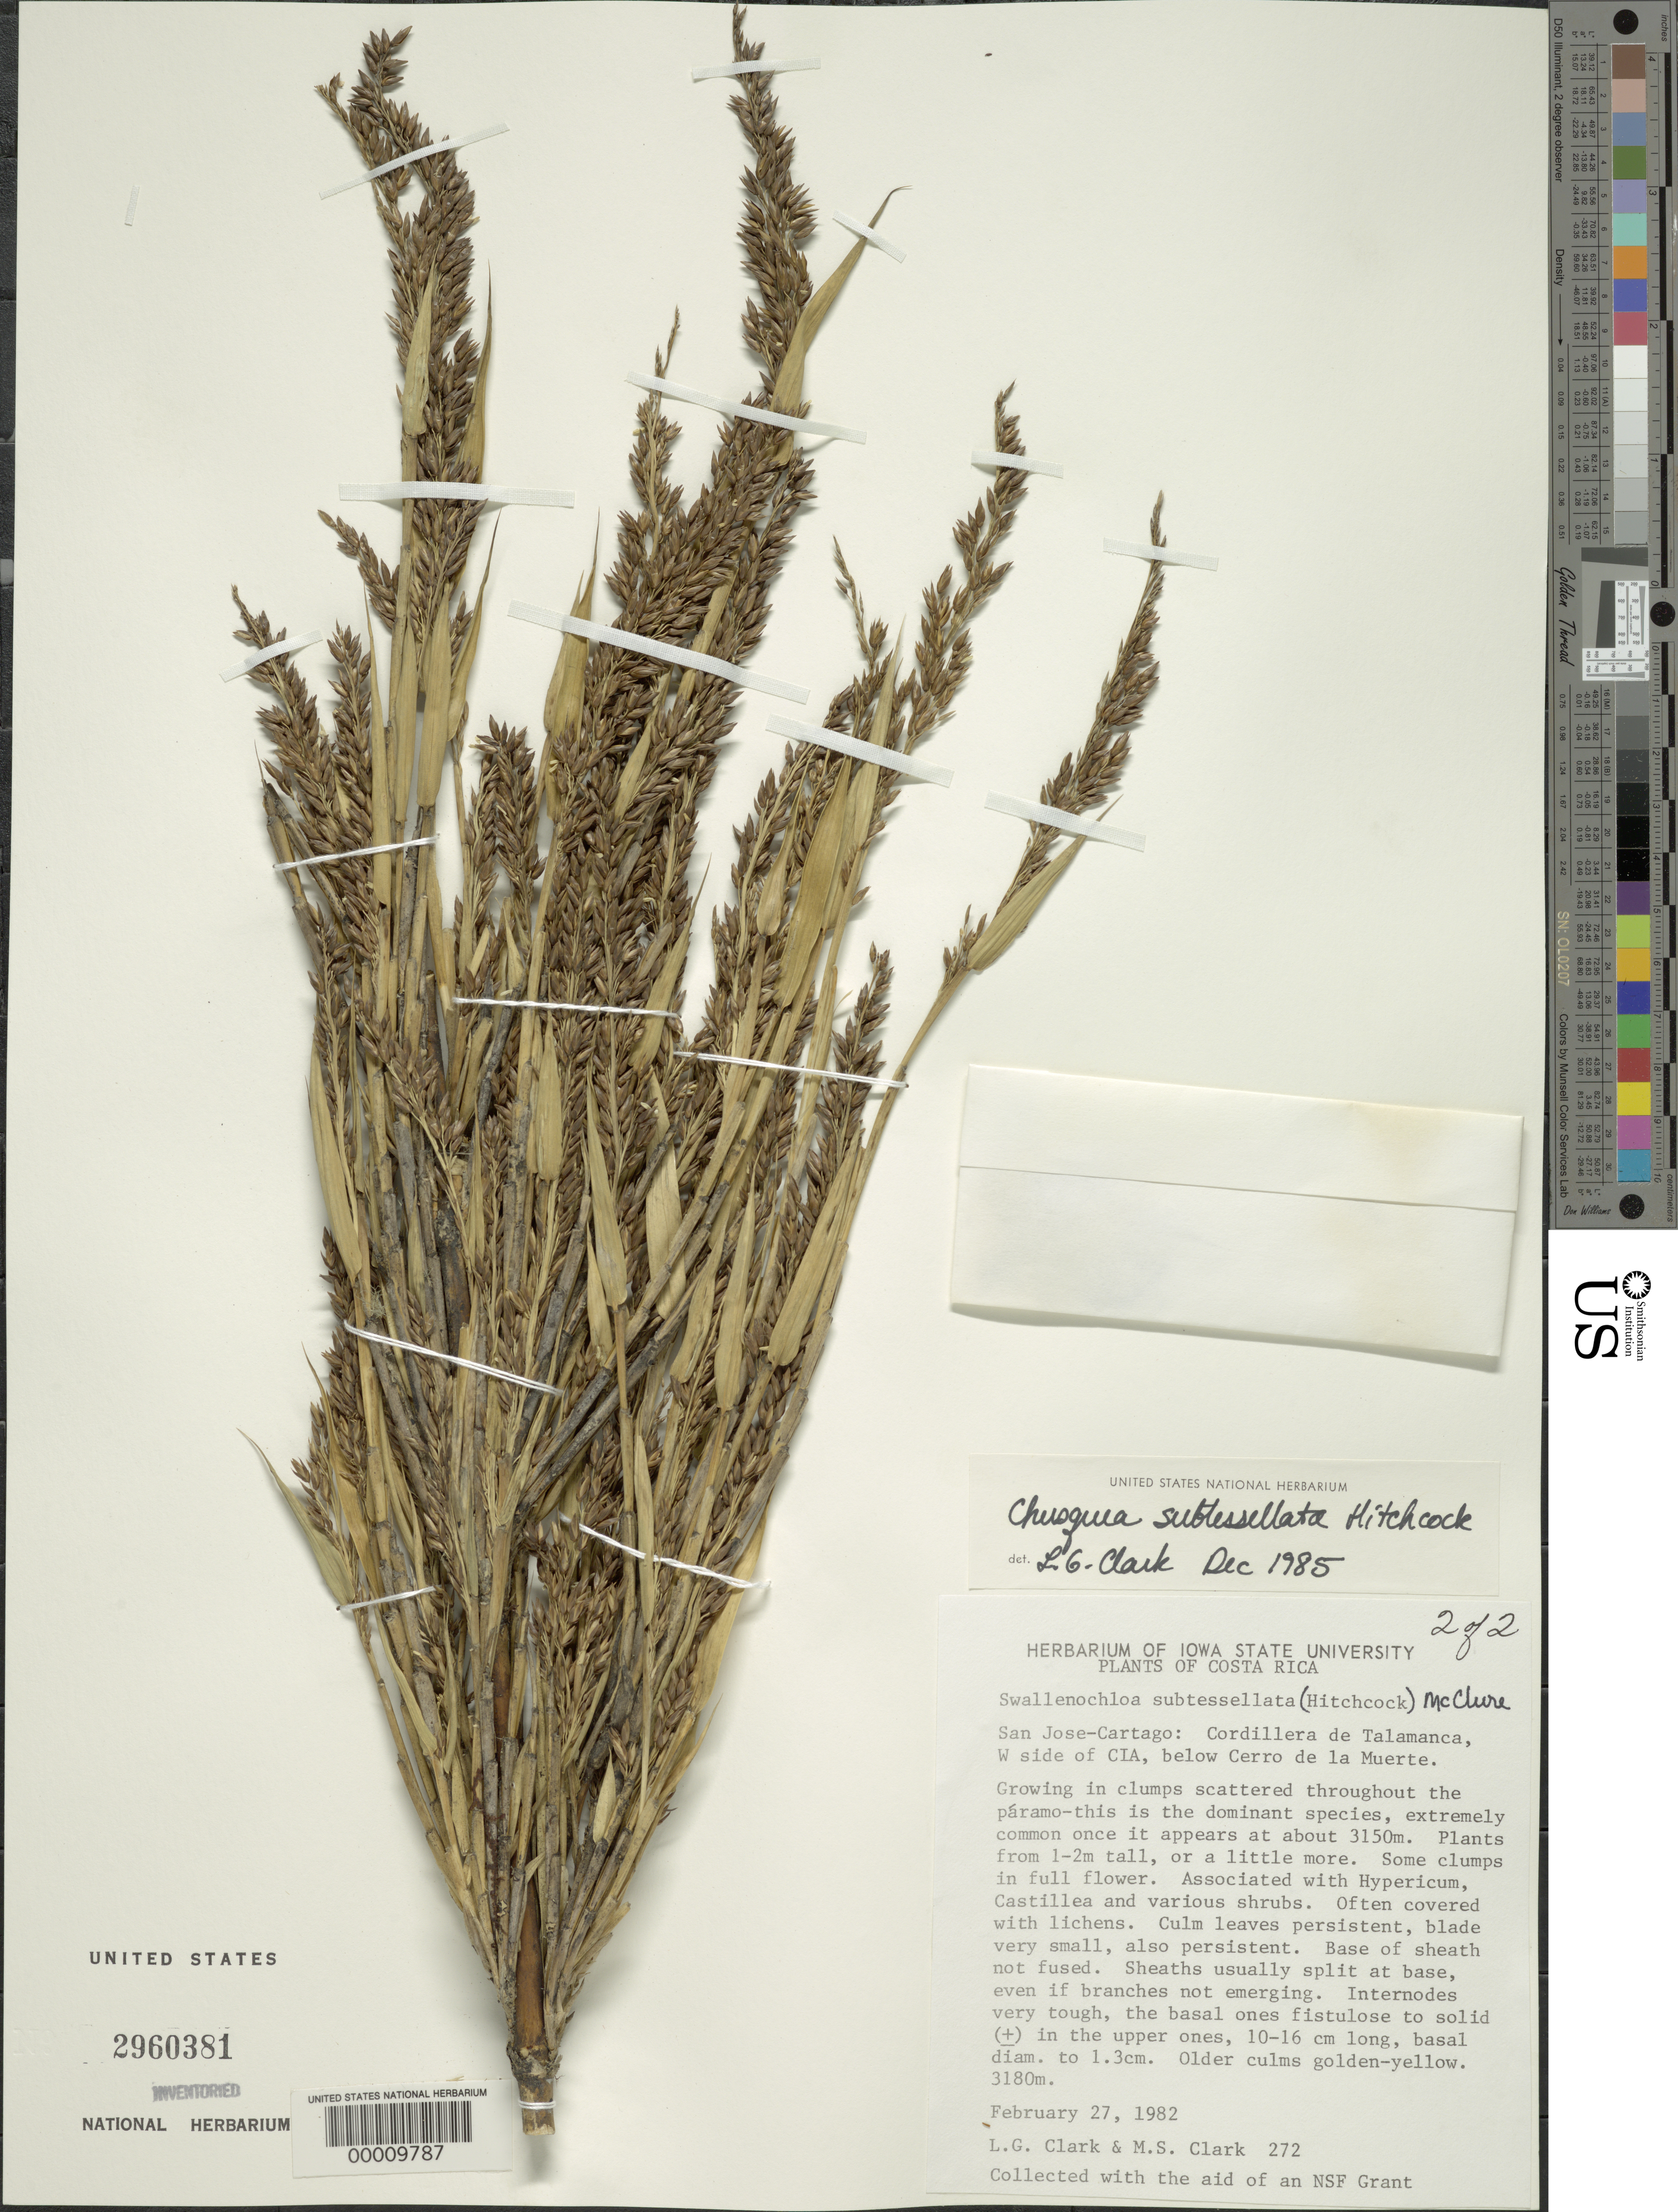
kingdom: Plantae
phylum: Tracheophyta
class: Liliopsida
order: Poales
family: Poaceae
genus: Chusquea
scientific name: Chusquea subtessellata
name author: Hitchc.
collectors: L. G. Clark & M. S. Clark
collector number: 272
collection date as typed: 27 Feb 1982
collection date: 1982-02-27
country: Costa Rica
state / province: Cartago / San José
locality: Cordillera de Talamanca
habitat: Paramo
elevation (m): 3150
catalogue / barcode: US 2960381